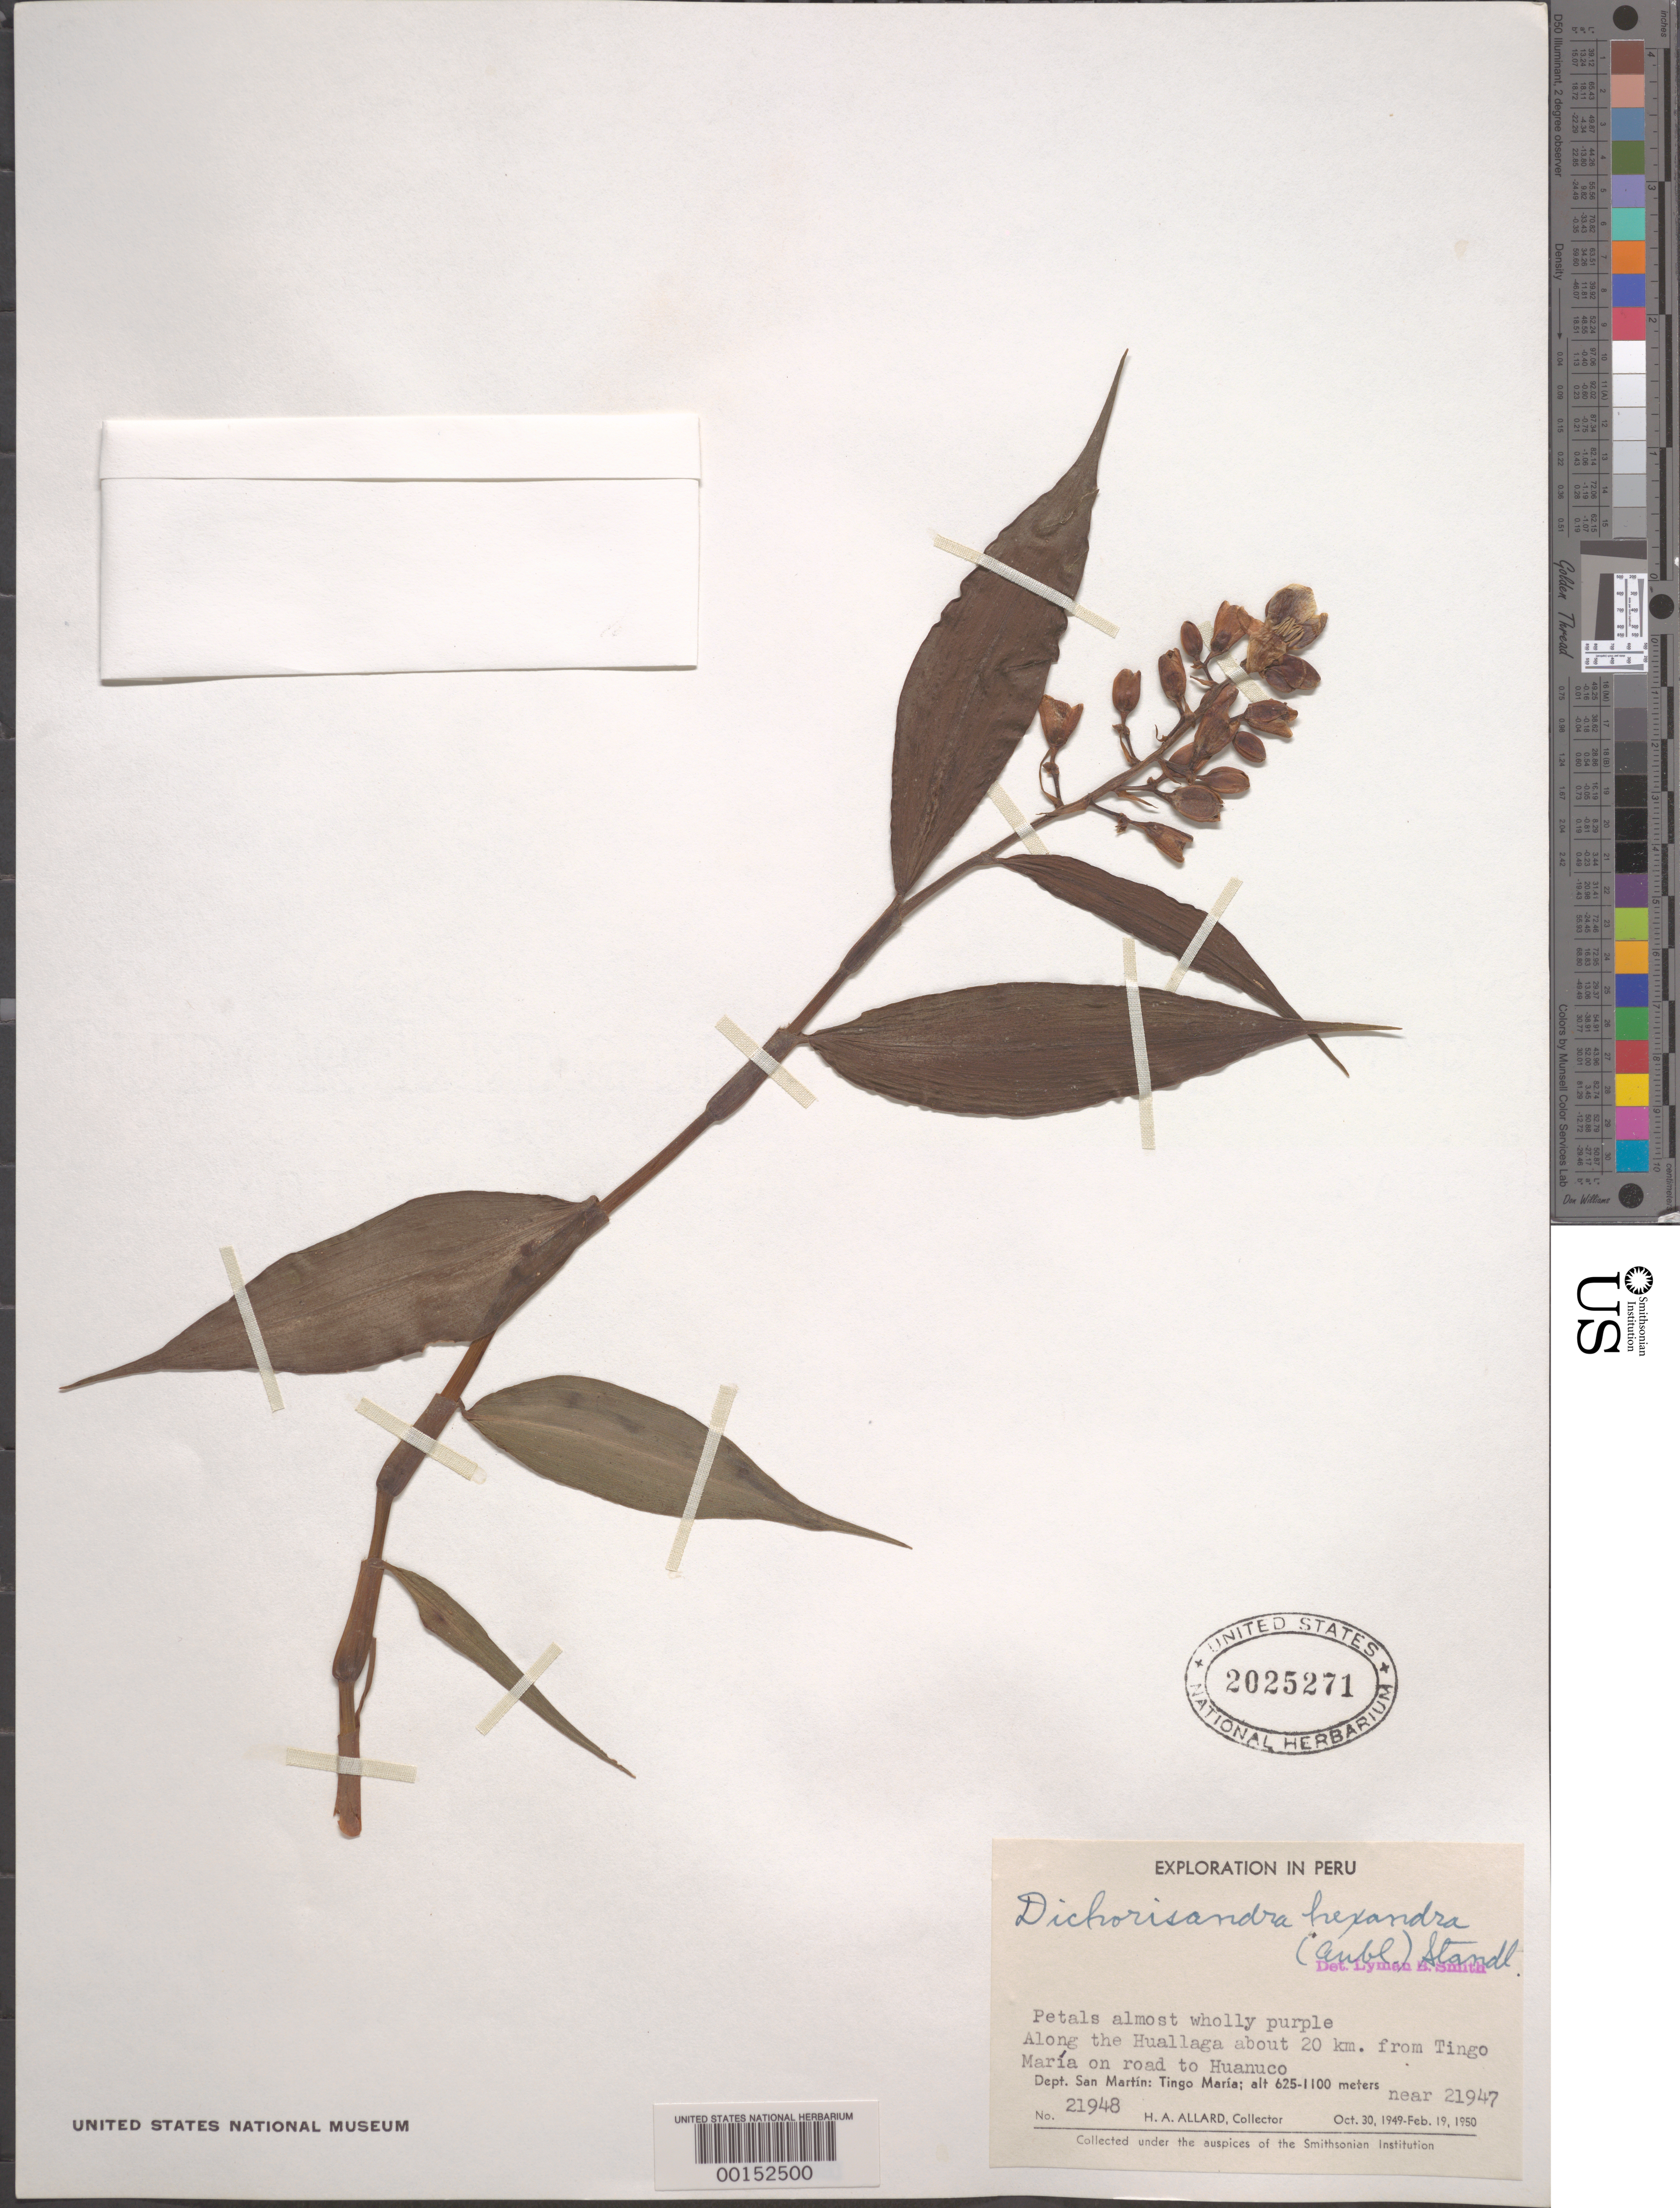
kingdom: Plantae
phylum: Tracheophyta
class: Liliopsida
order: Commelinales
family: Commelinaceae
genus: Dichorisandra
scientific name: Dichorisandra hexandra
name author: (Aubl.) Standl.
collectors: H. A. Allard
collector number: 21948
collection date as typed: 30 Oct 1950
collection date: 1950-10-30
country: Peru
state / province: San Martín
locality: Tingo maria, road to huanuco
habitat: Roadside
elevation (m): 625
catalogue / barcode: US 2025271